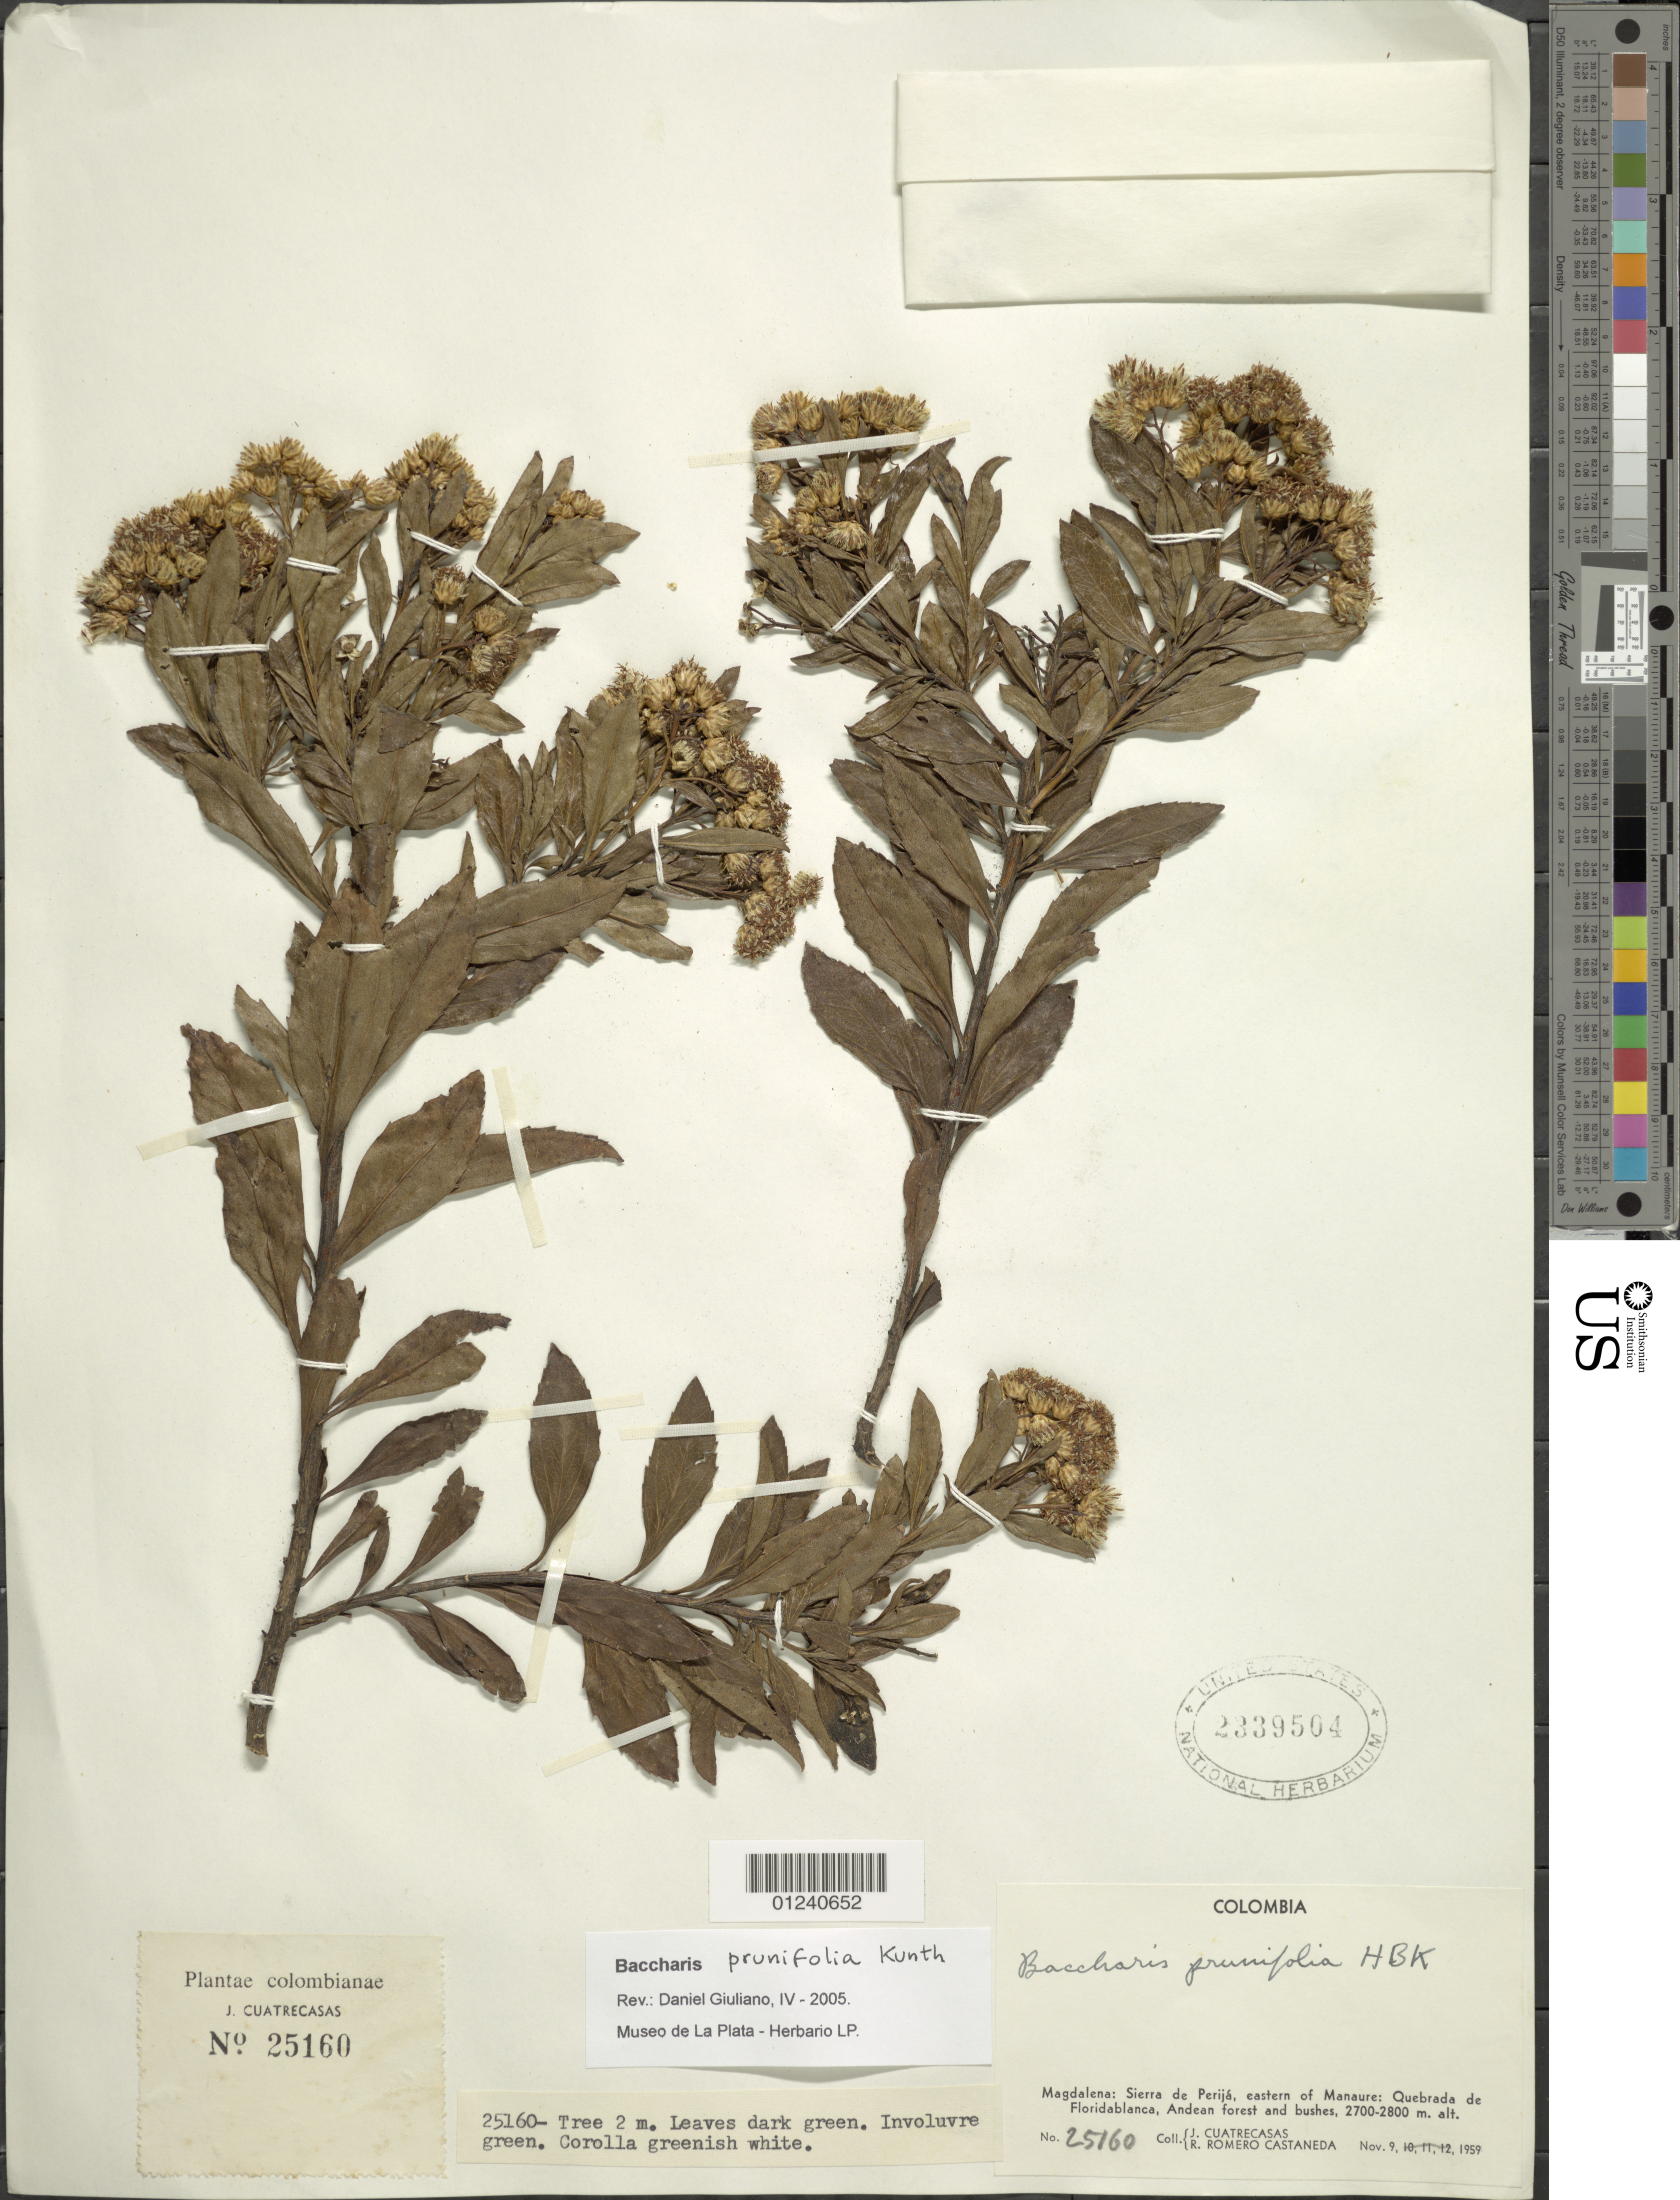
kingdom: Plantae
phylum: Tracheophyta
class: Magnoliopsida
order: Asterales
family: Asteraceae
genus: Baccharis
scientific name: Baccharis prunifolia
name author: Kunth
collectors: J. Cuatrecasas & R. Romero Castañeda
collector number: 25160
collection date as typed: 09 Nov 1959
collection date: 1959-11-09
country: Colombia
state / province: Magdalena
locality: Sierra de Perijá, eastern of Manaure: Quebrada de Floridablanca, Andean forest and bushes.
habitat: Andean forest and bushes.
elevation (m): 2700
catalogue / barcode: US 2339504